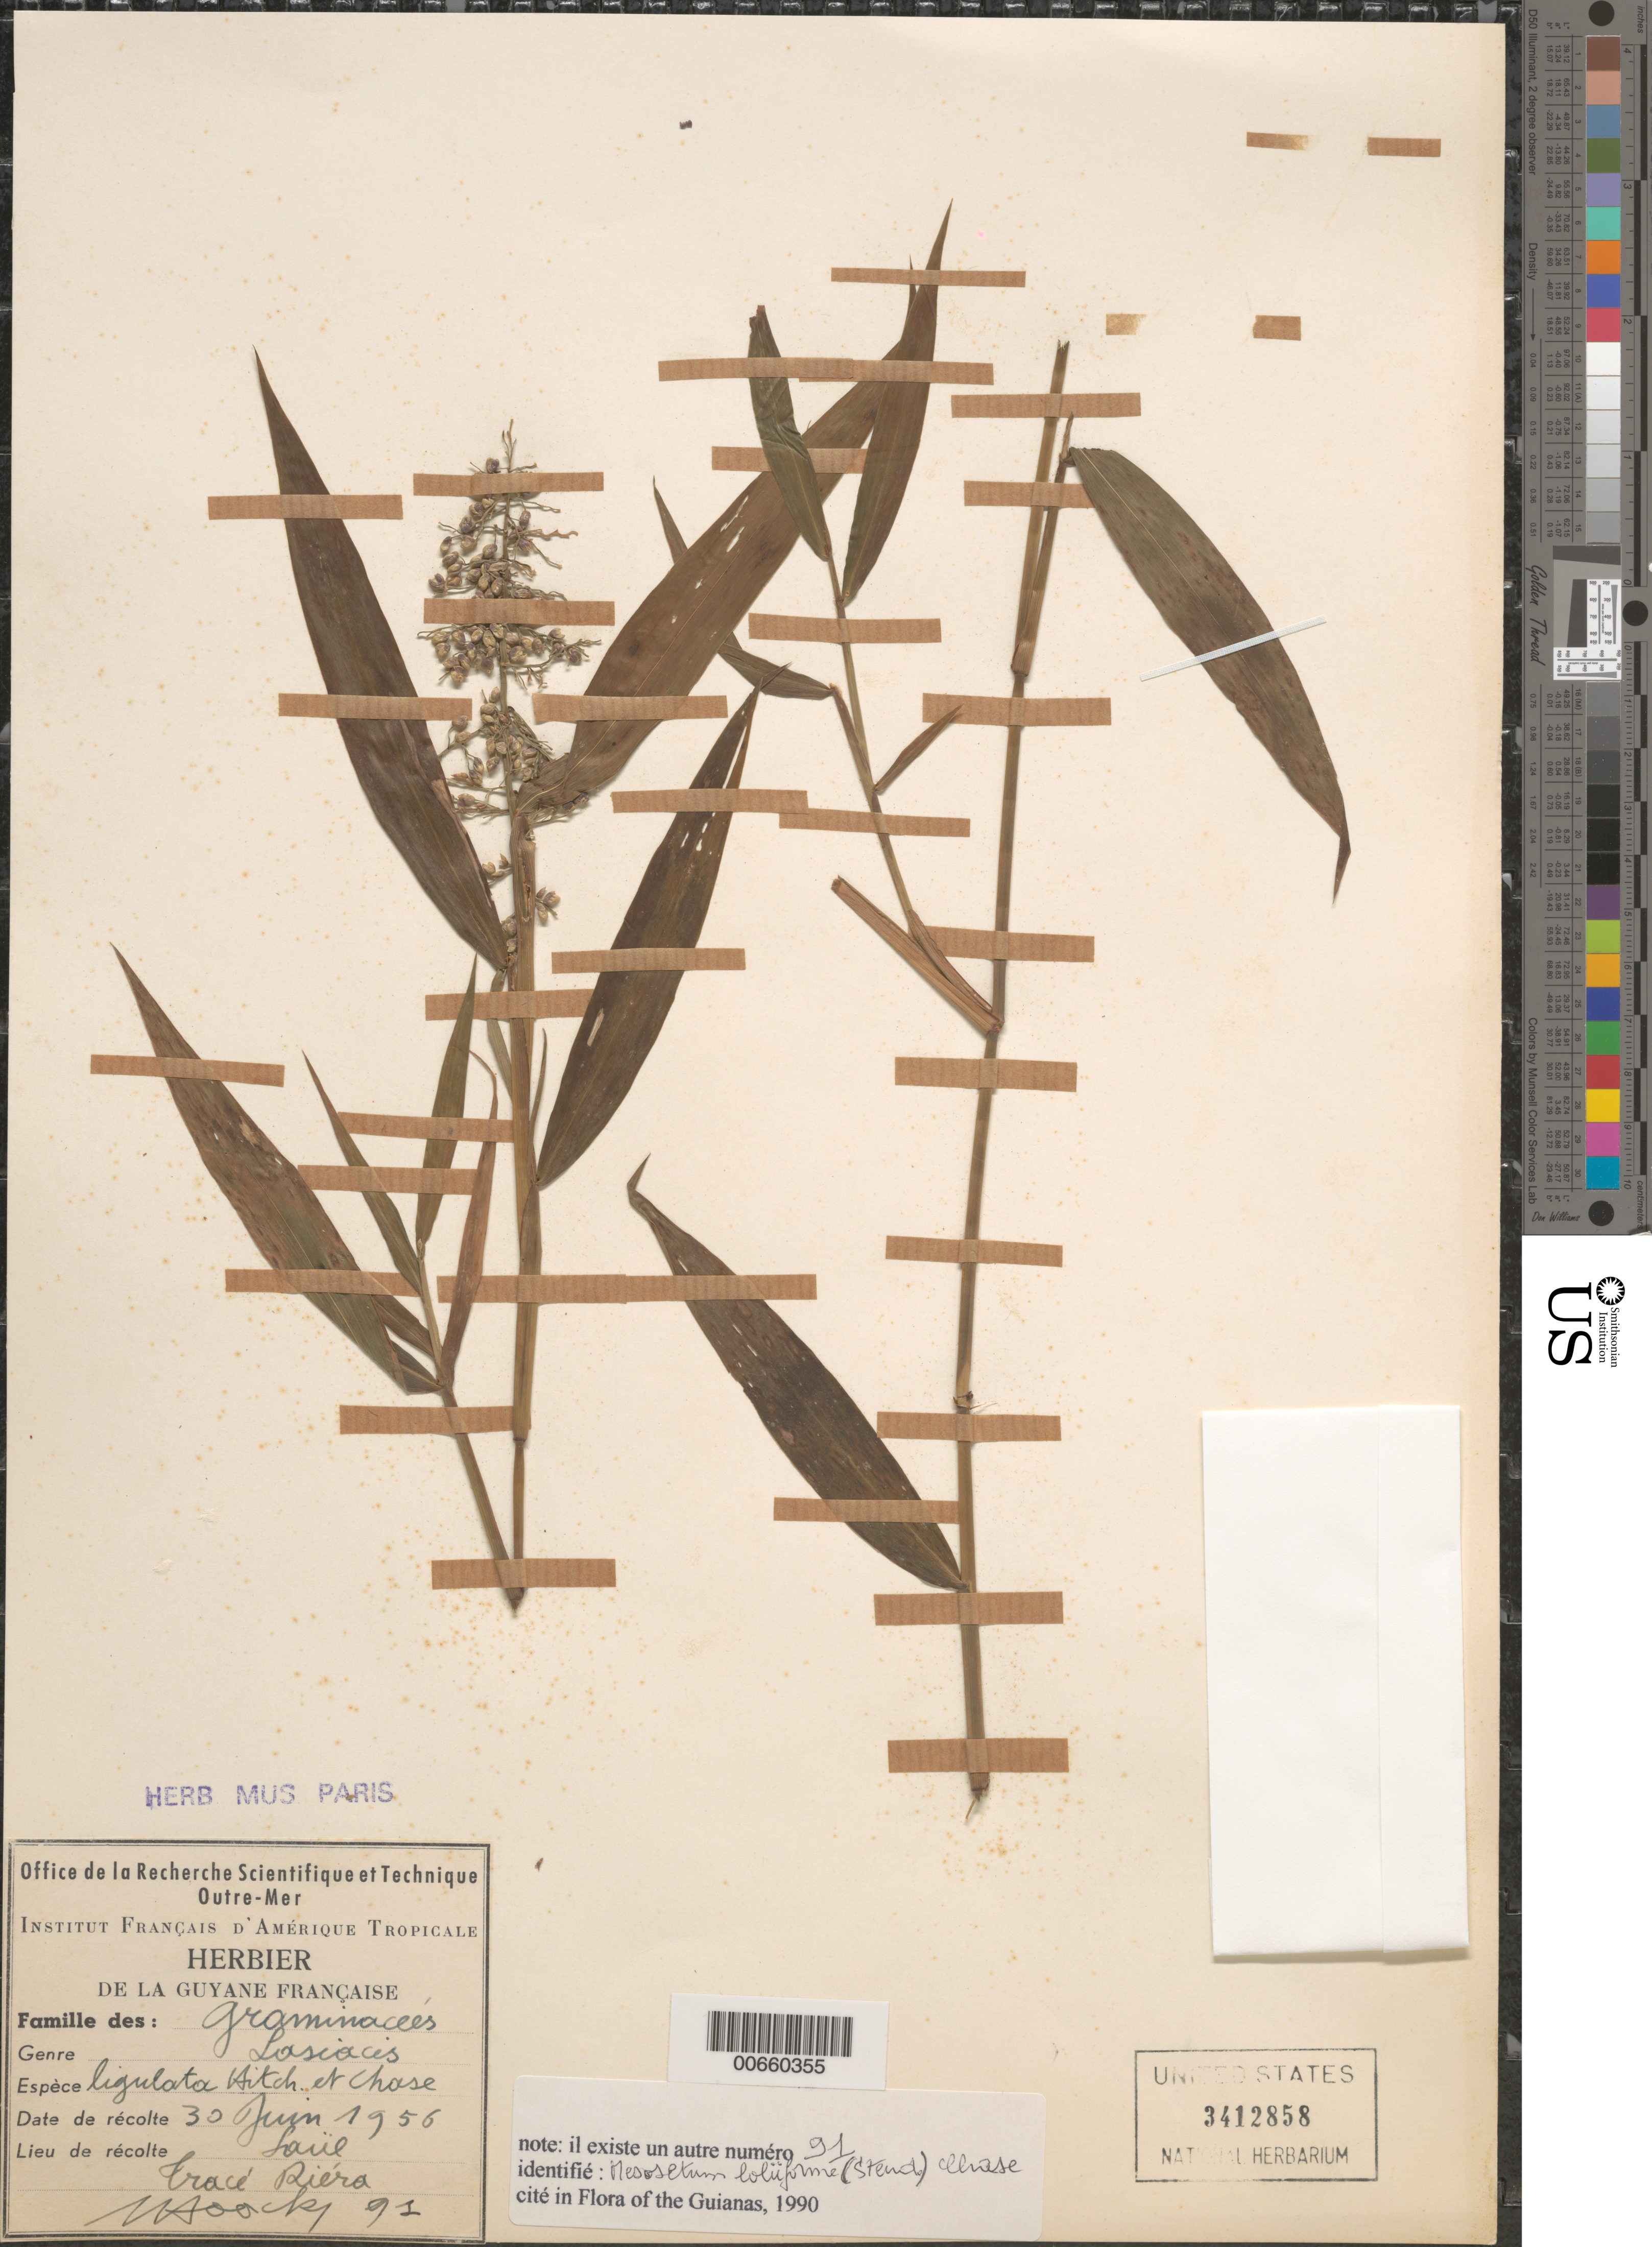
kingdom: Plantae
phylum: Tracheophyta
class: Liliopsida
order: Poales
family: Poaceae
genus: Lasiacis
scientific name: Lasiacis ligulata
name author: Hitchc. & Chase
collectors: J. Hoock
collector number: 91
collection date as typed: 30-Jun-56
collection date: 1956-06-30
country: French Guiana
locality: Saül, Tracé Riéra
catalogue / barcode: US 3412858